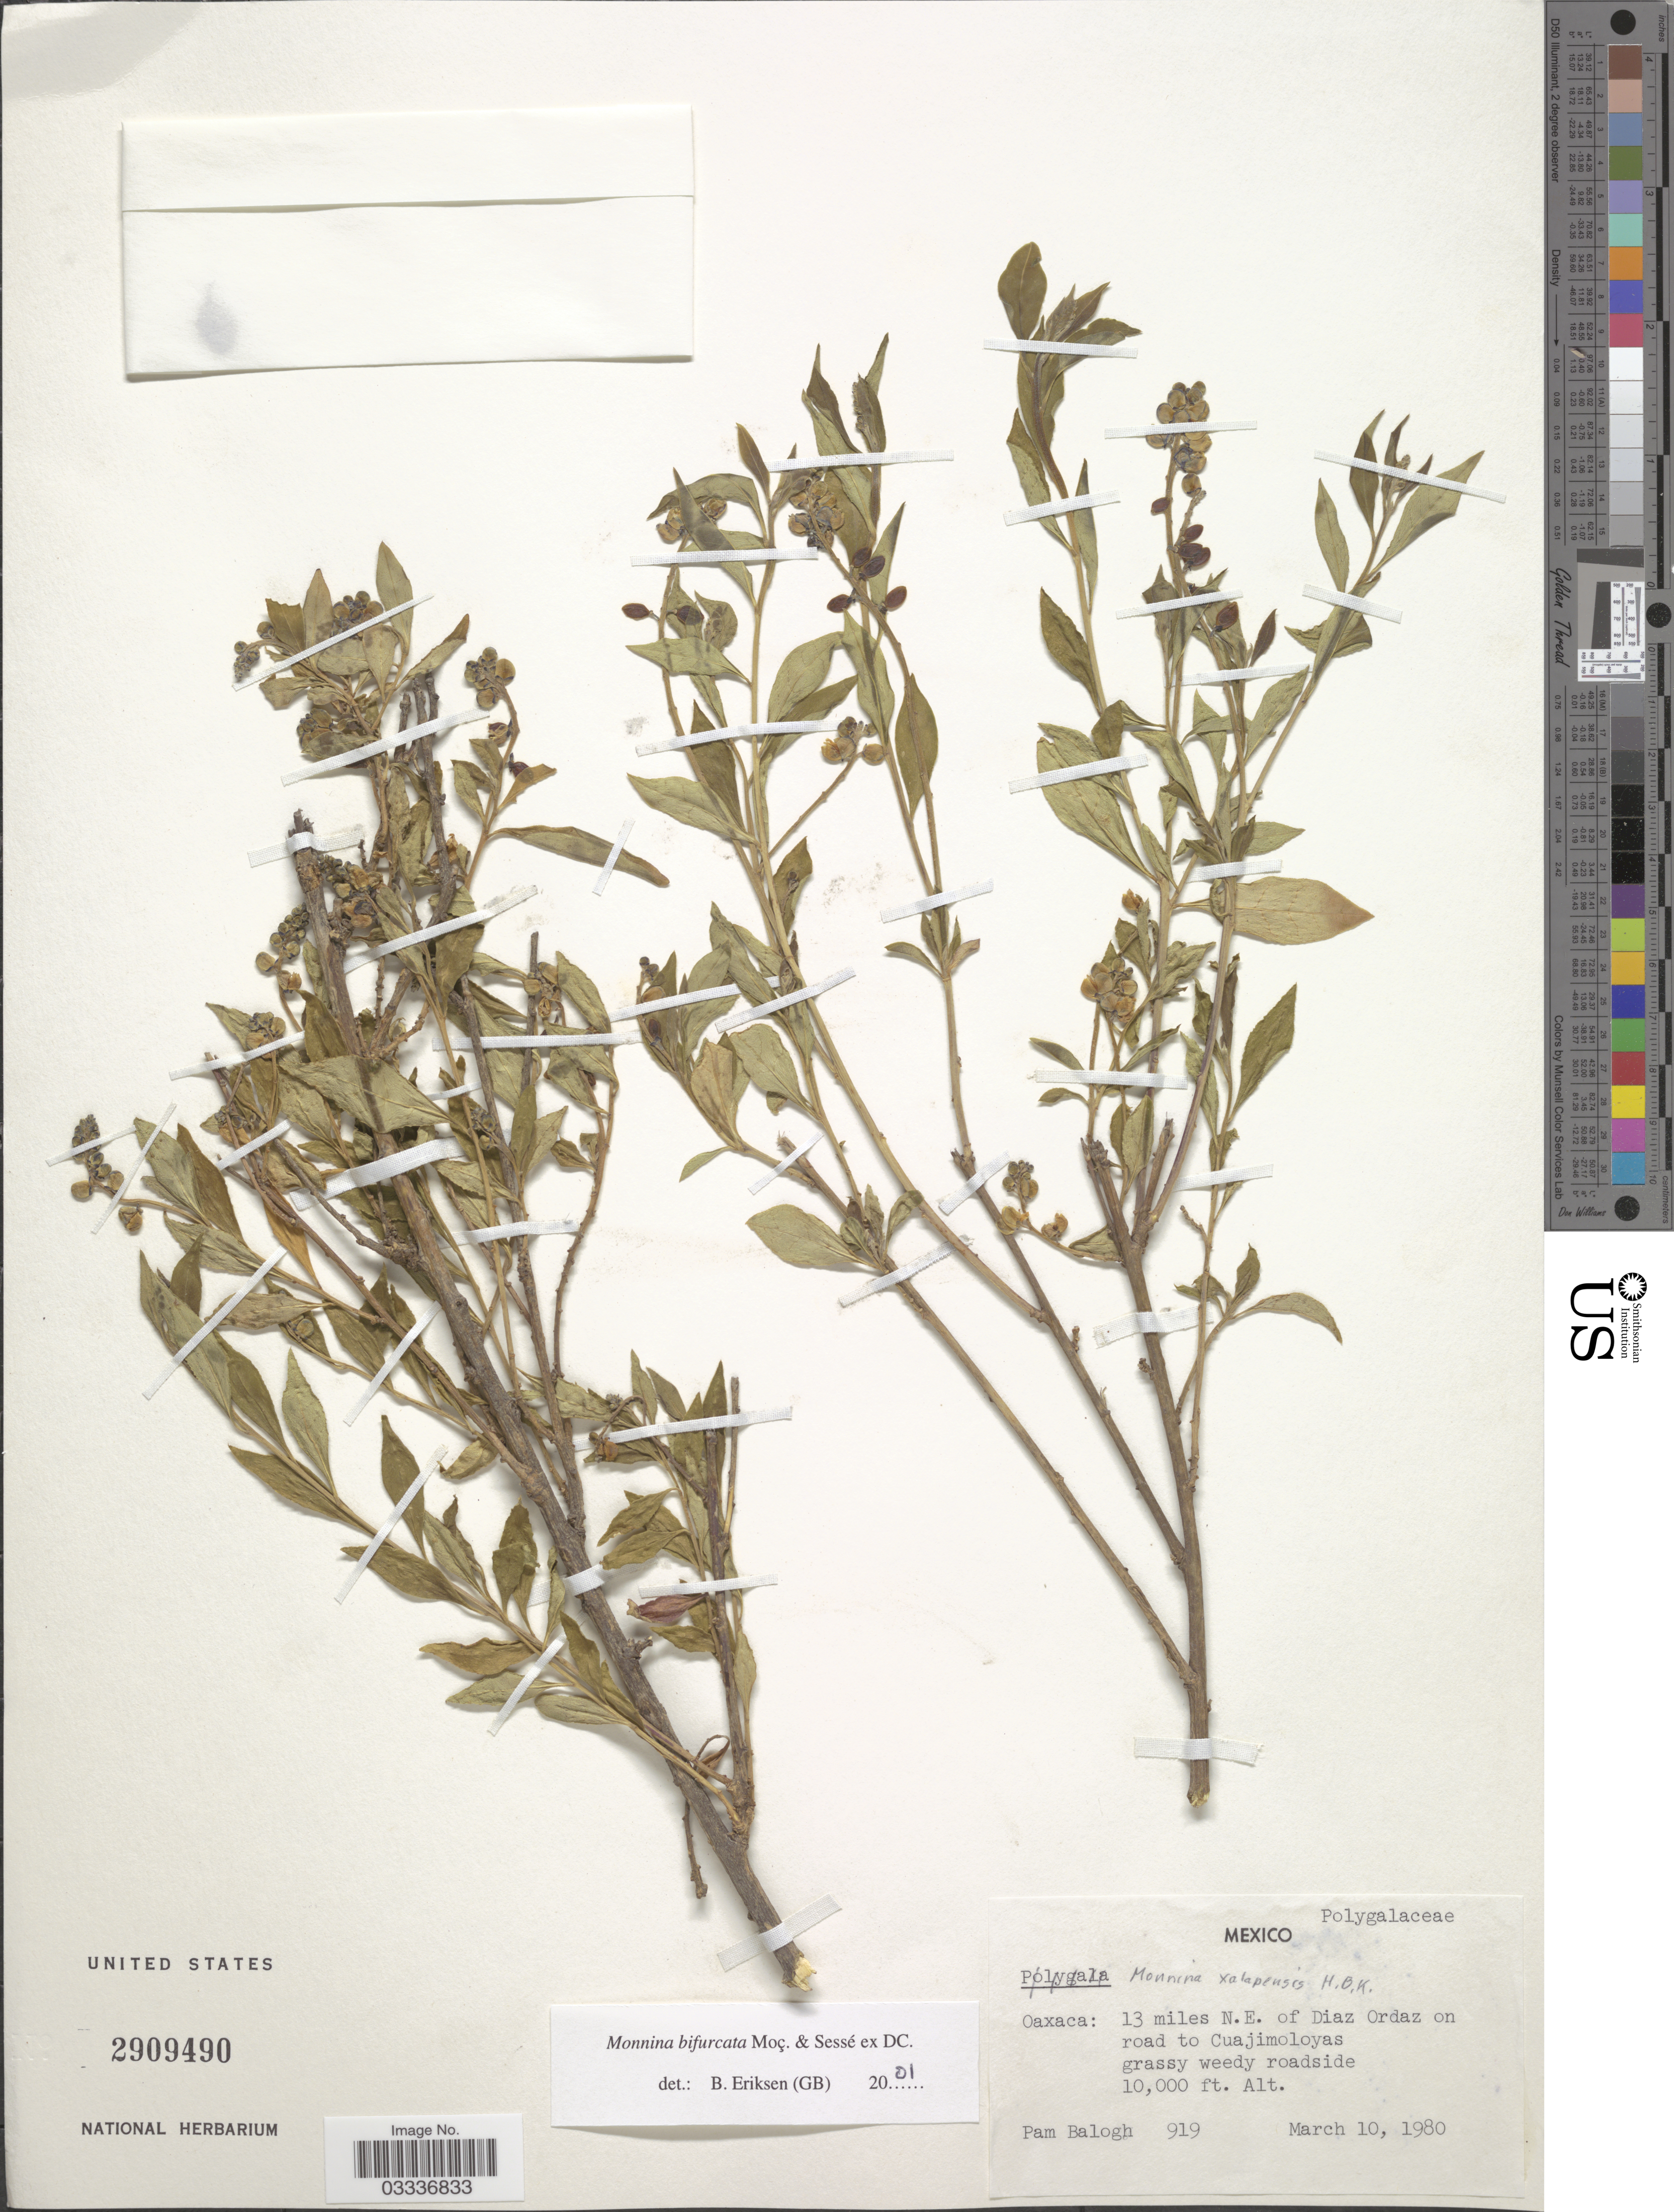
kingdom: Plantae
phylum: Tracheophyta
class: Magnoliopsida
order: Fabales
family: Polygalaceae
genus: Monnina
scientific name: Monnina bifurcata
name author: Sessé & Moc. ex DC.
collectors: P. Balogh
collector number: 919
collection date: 1980-03-10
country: Mexico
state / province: Oaxaca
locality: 13 miles N.E. of Diaz Ordaz on road to Cuajimoloyas.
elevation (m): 3048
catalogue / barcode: US 2909490